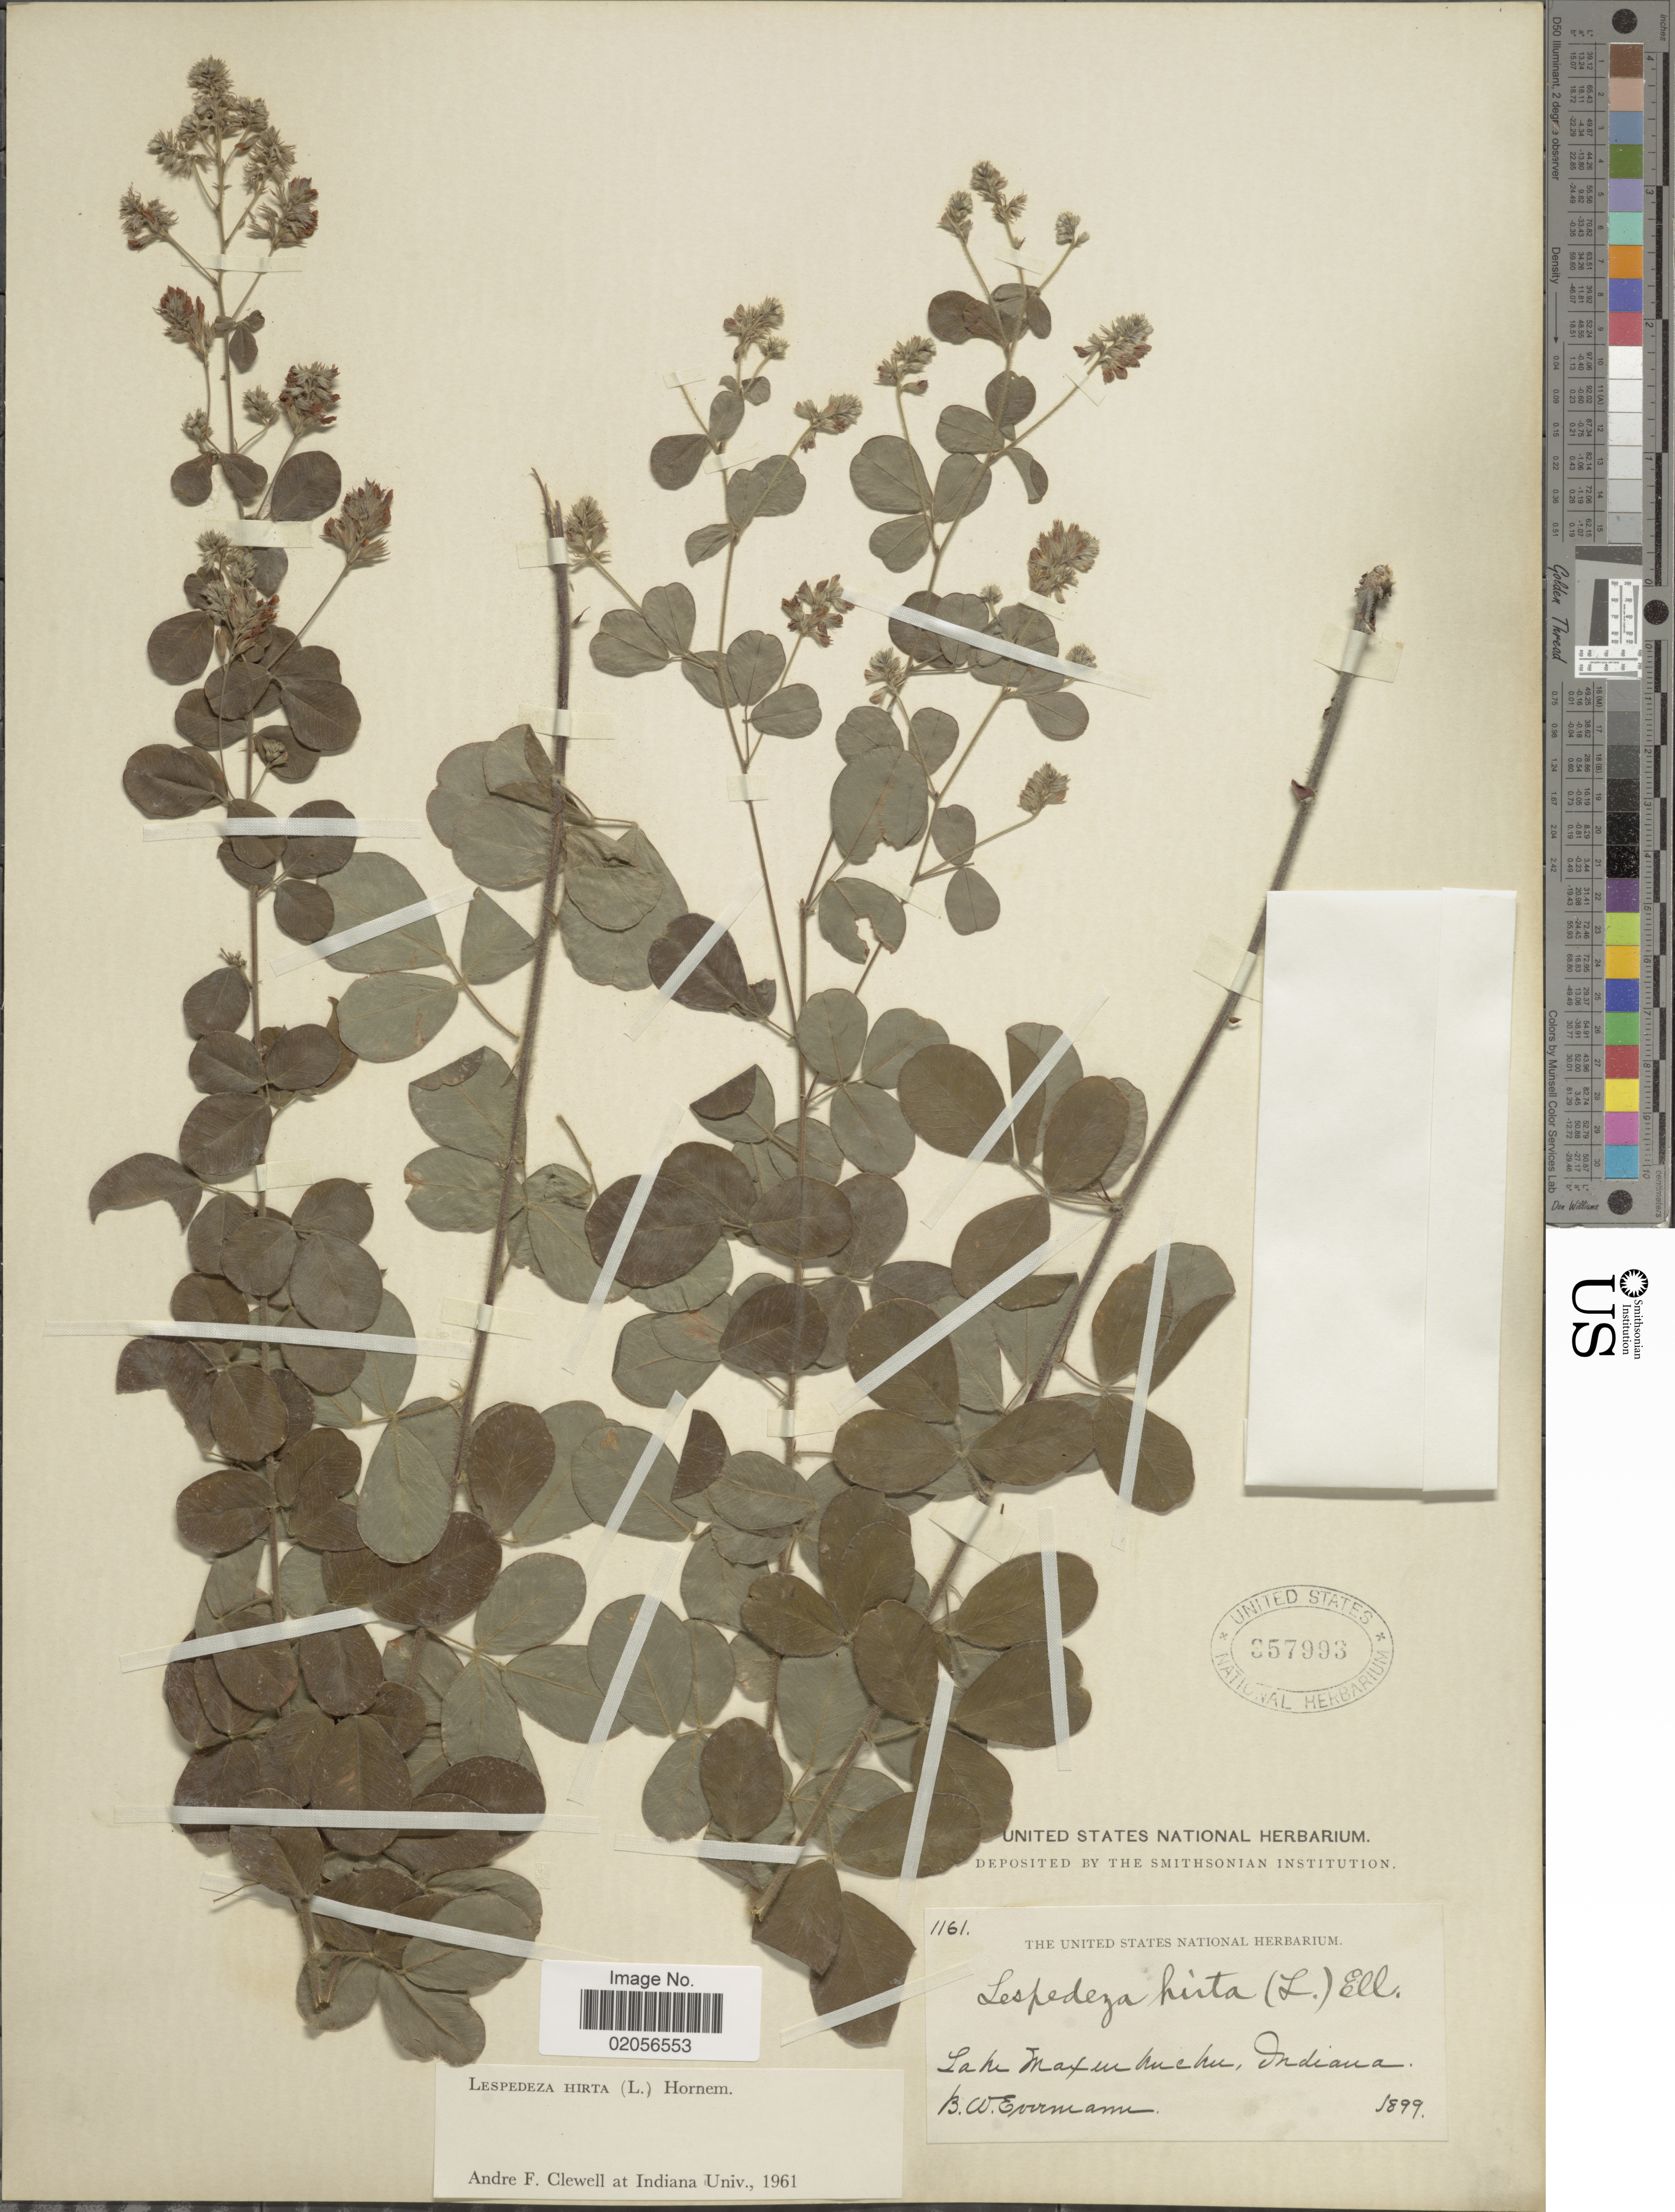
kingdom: Plantae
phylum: Tracheophyta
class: Magnoliopsida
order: Fabales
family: Fabaceae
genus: Lespedeza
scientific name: Lespedeza hirta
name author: (L.) Hornem.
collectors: B. W. Evermann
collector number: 1161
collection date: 1899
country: United States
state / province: Indiana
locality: Lake Maxinkuckee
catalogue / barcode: US 357993